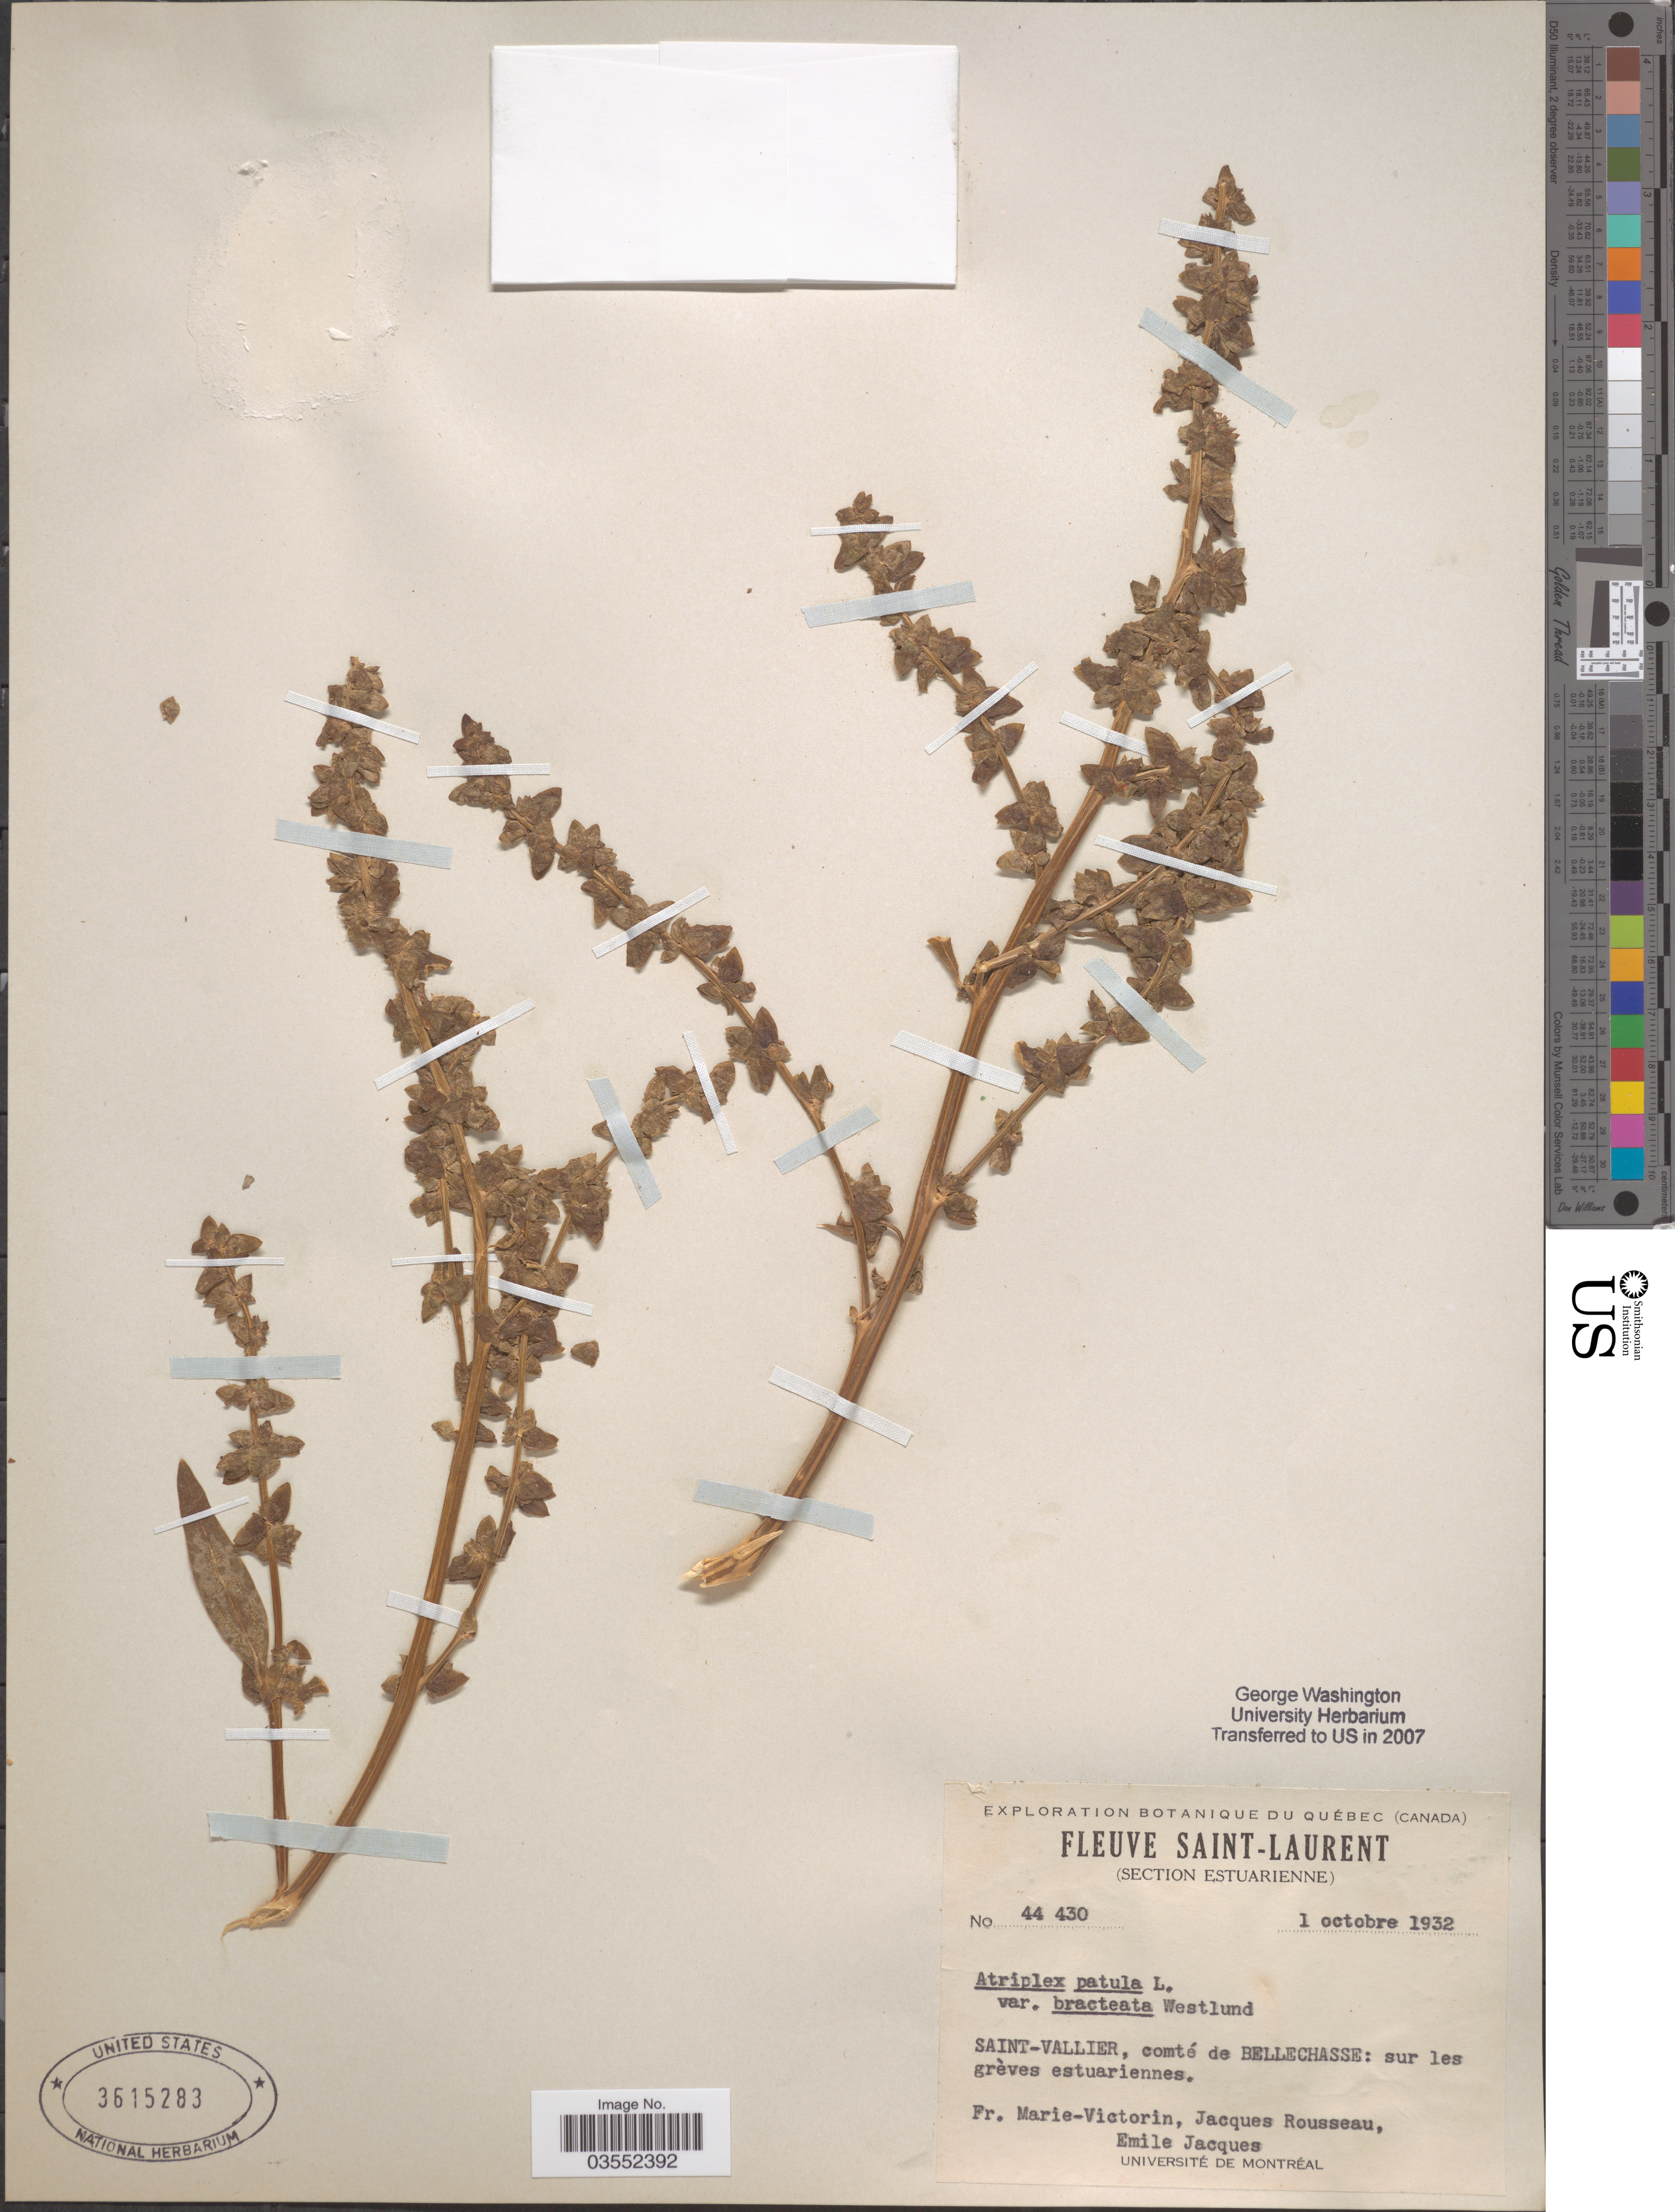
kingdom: Plantae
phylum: Tracheophyta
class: Magnoliopsida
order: Caryophyllales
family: Amaranthaceae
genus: Atriplex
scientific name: Atriplex patula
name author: L.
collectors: F. Marie-Victorin, J. Rousseau & E. Jacques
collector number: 44430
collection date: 1932-10-01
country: Canada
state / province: Quebec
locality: Fleuve Saint-Laurent, (Section Estuarienne). Saint-Vallier, comté de Bellechasse.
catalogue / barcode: US 3615283